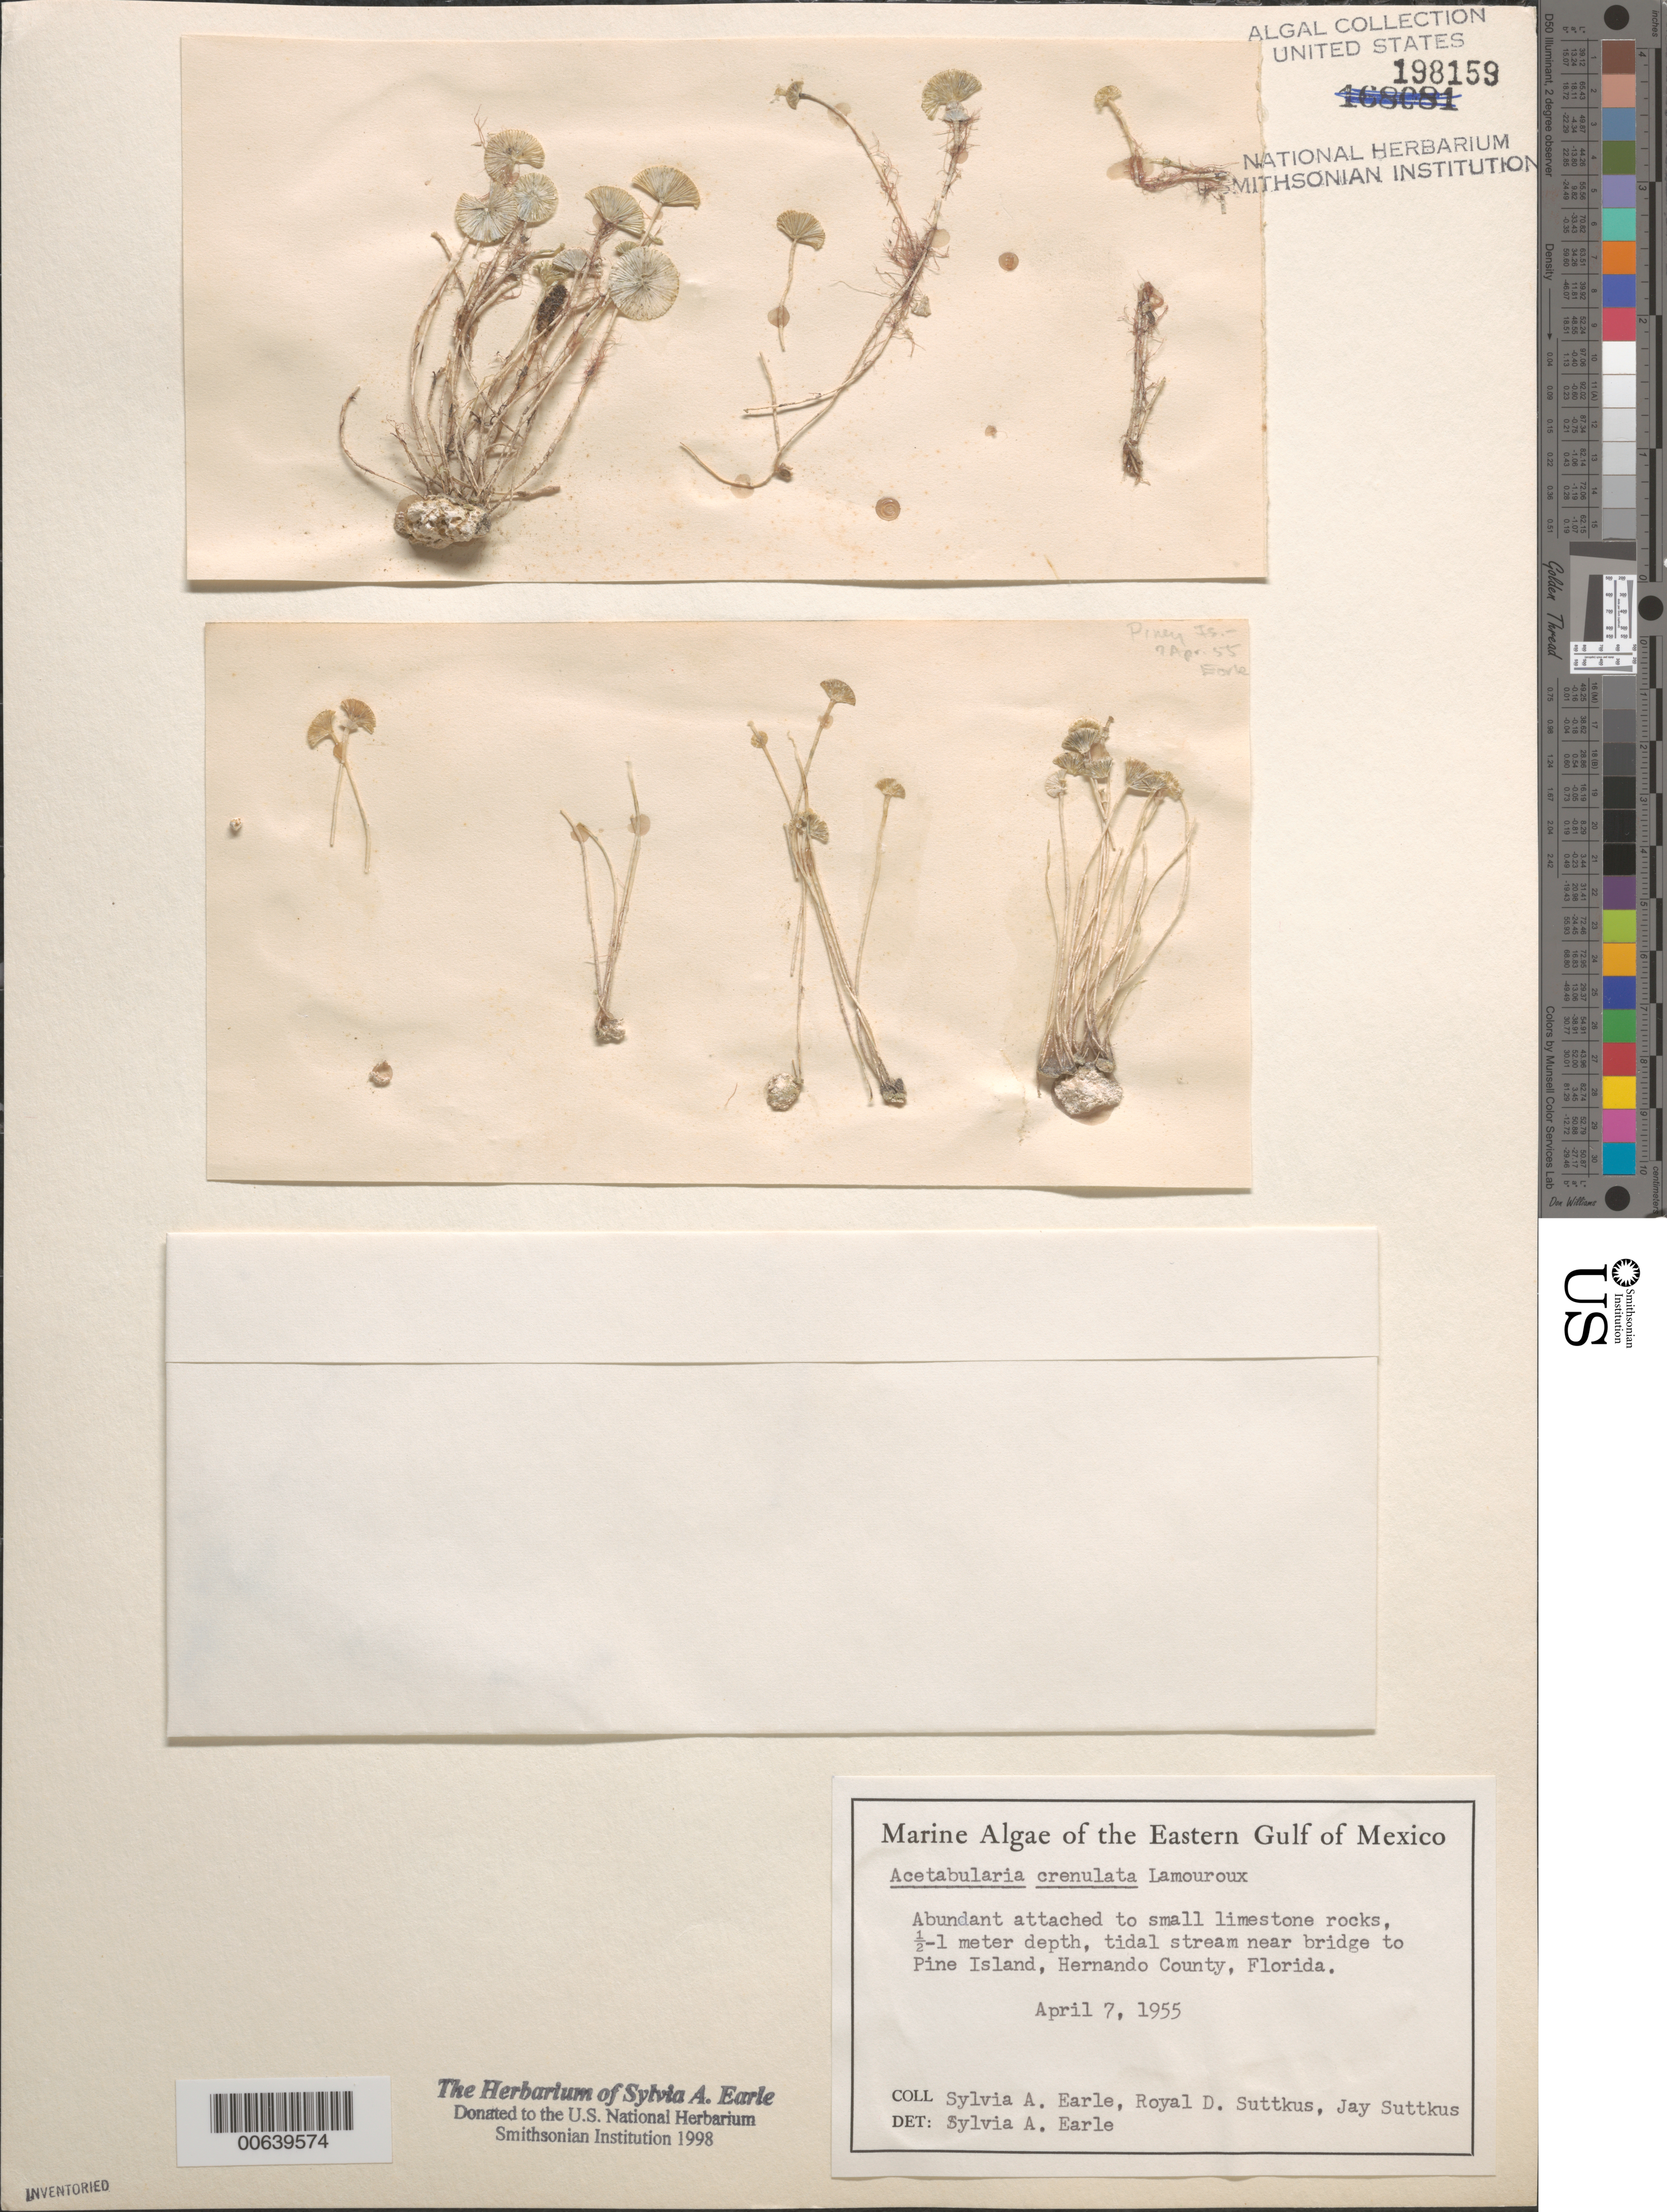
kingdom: Plantae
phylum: Chlorophyta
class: Ulvophyceae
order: Dasycladales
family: Polyphysaceae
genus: Acetabularia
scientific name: Acetabularia acetabulum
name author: J.V.Lamouroux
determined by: Earle, S. A.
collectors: S. A. Earle, R. Suttkus & J. Suttkus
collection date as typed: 07 Apr 1955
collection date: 1955-04-07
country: United States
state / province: Florida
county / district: Hernando County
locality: Tidal stream near Pine Island Bridge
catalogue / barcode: US 198159